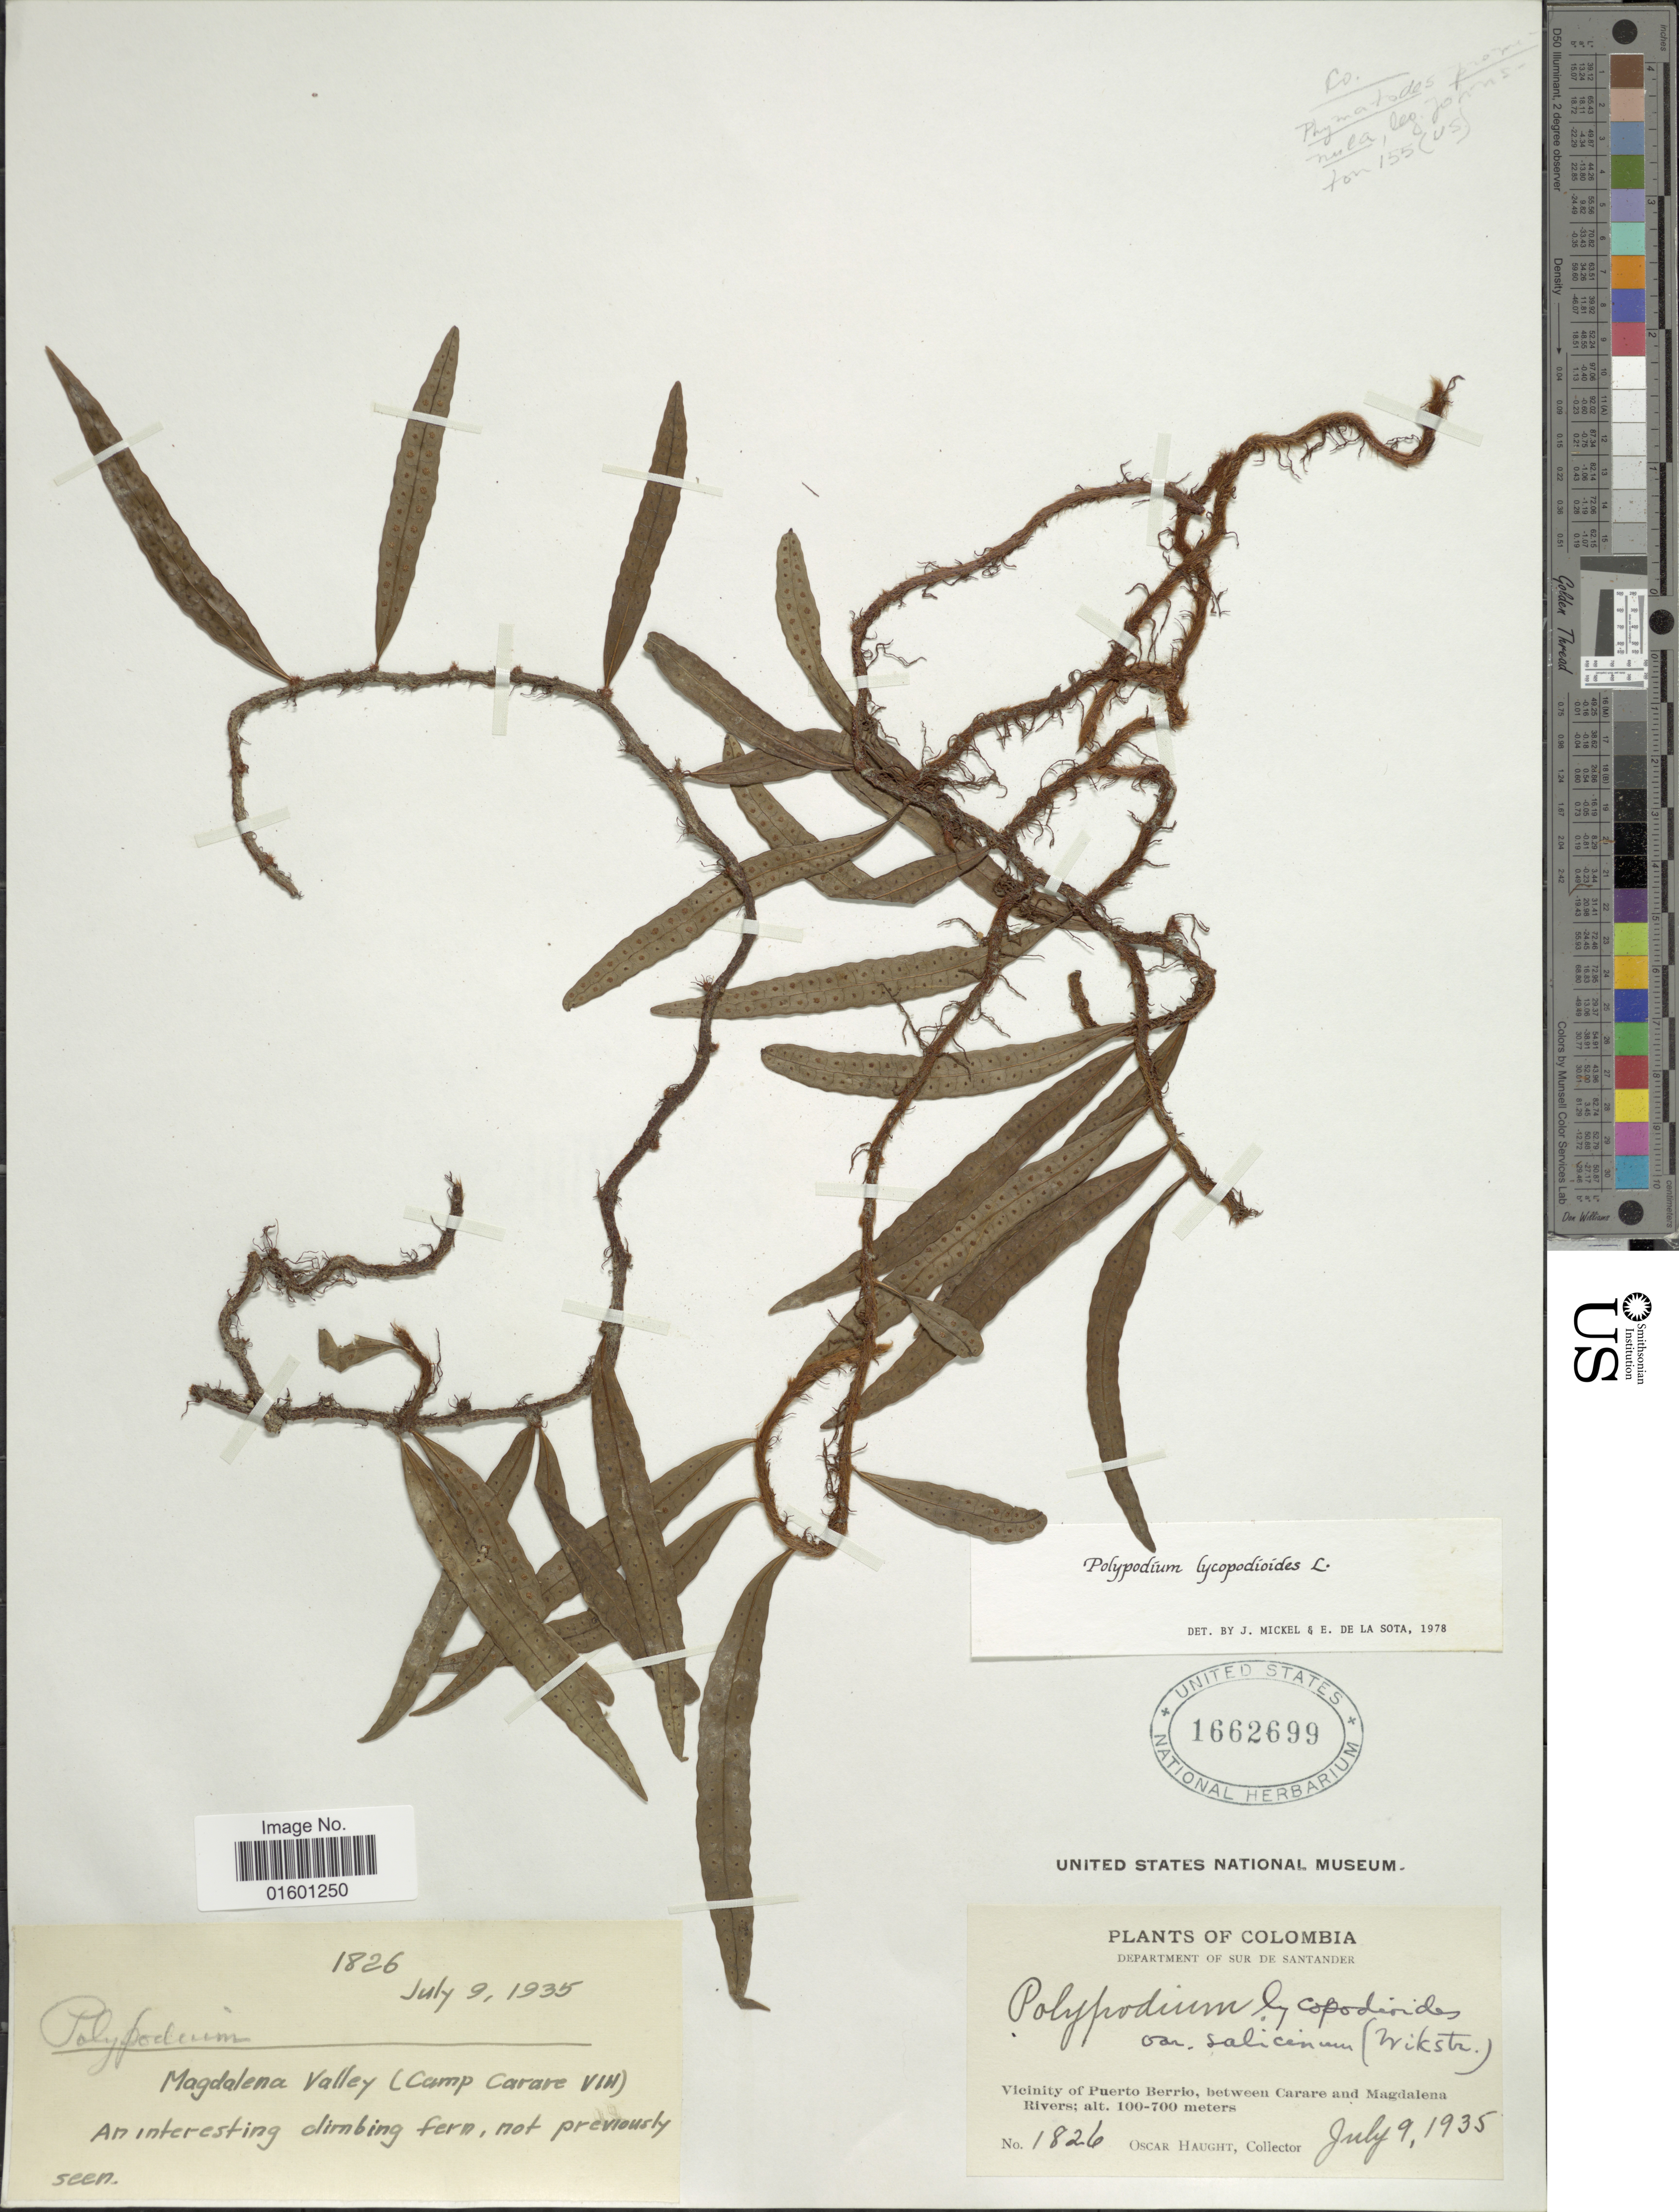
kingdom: Plantae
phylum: Tracheophyta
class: Polypodiopsida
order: Polypodiales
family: Polypodiaceae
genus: Microgramma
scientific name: Microgramma lycopodioides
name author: (L.) Copel.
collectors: O. L. Haught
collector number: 1826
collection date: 1935-07-09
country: Colombia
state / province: Santander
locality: Vicinity of Puerto Berrio, between Carare and Magdalena Rivers, Magdalena Valley (Camp Carare VIII) [interpreted]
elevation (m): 100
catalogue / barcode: US 1662699